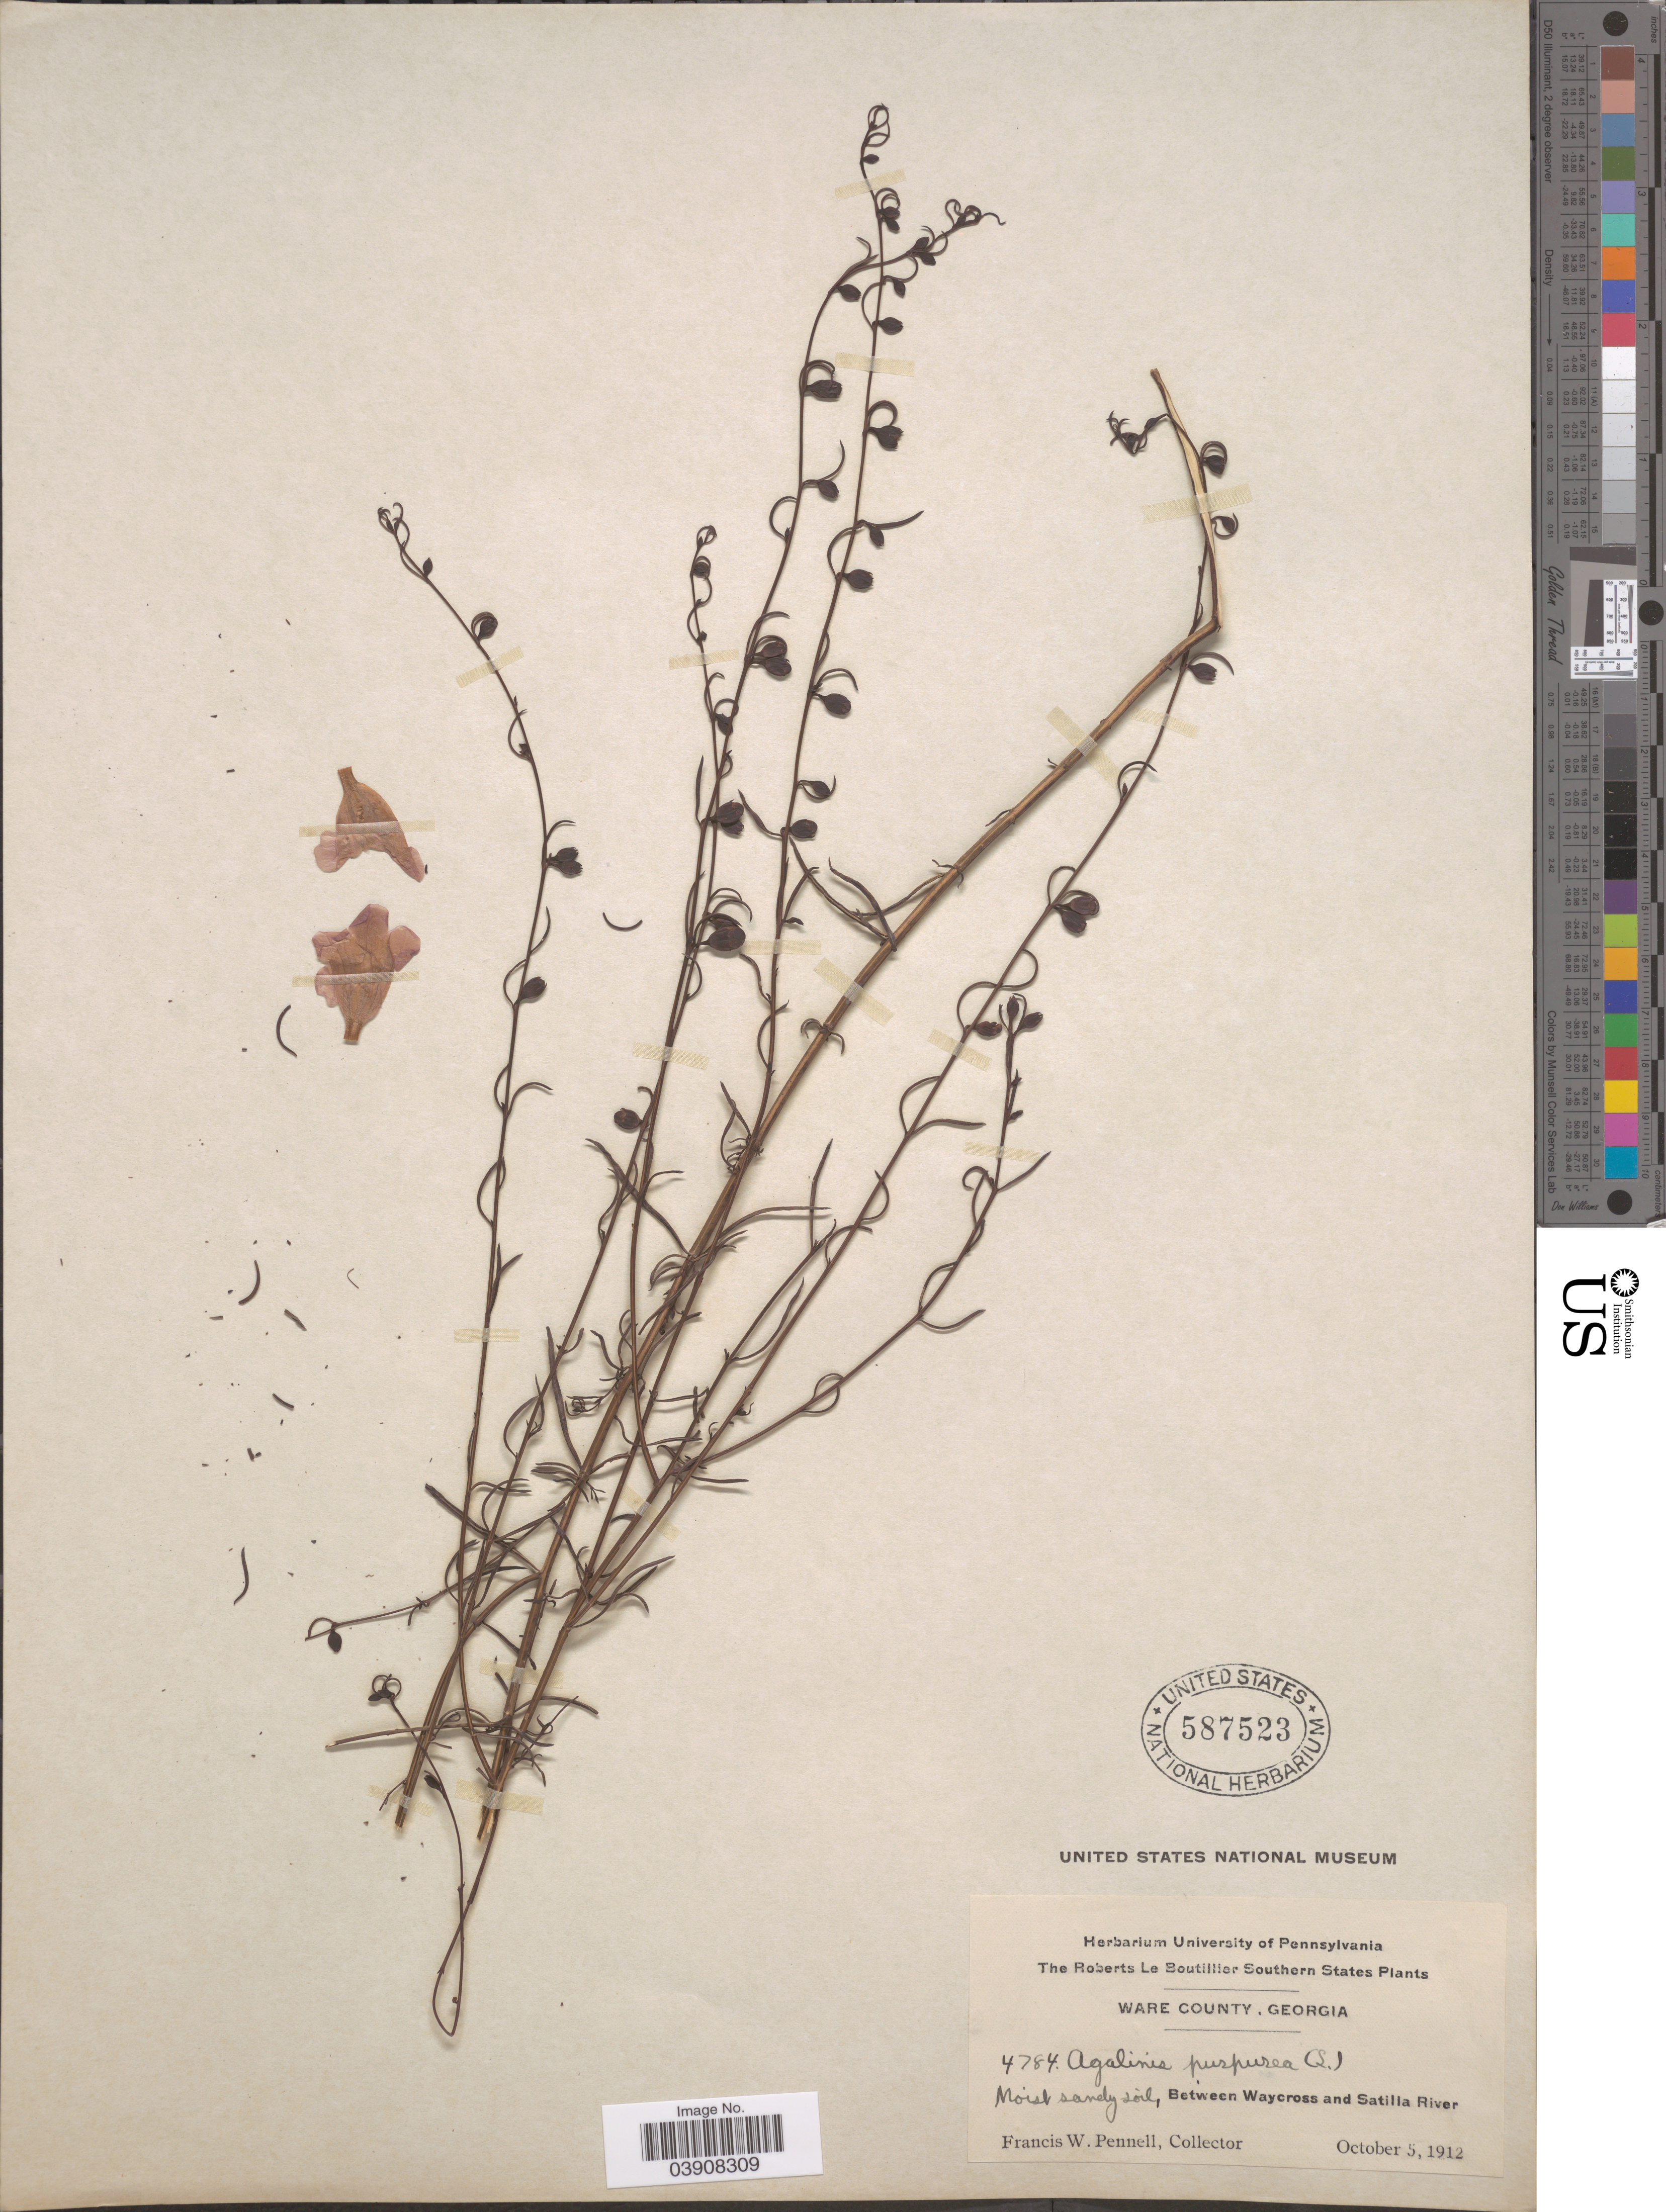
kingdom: Plantae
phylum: Tracheophyta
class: Magnoliopsida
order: Lamiales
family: Orobanchaceae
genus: Agalinis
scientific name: Agalinis purpurea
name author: (L.) Pennell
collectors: F. W. Pennell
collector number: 4784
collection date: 1912-10-05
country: United States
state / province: Georgia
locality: Southern States. Ware County. Between Waycross and Satilla River.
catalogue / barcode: US 587523